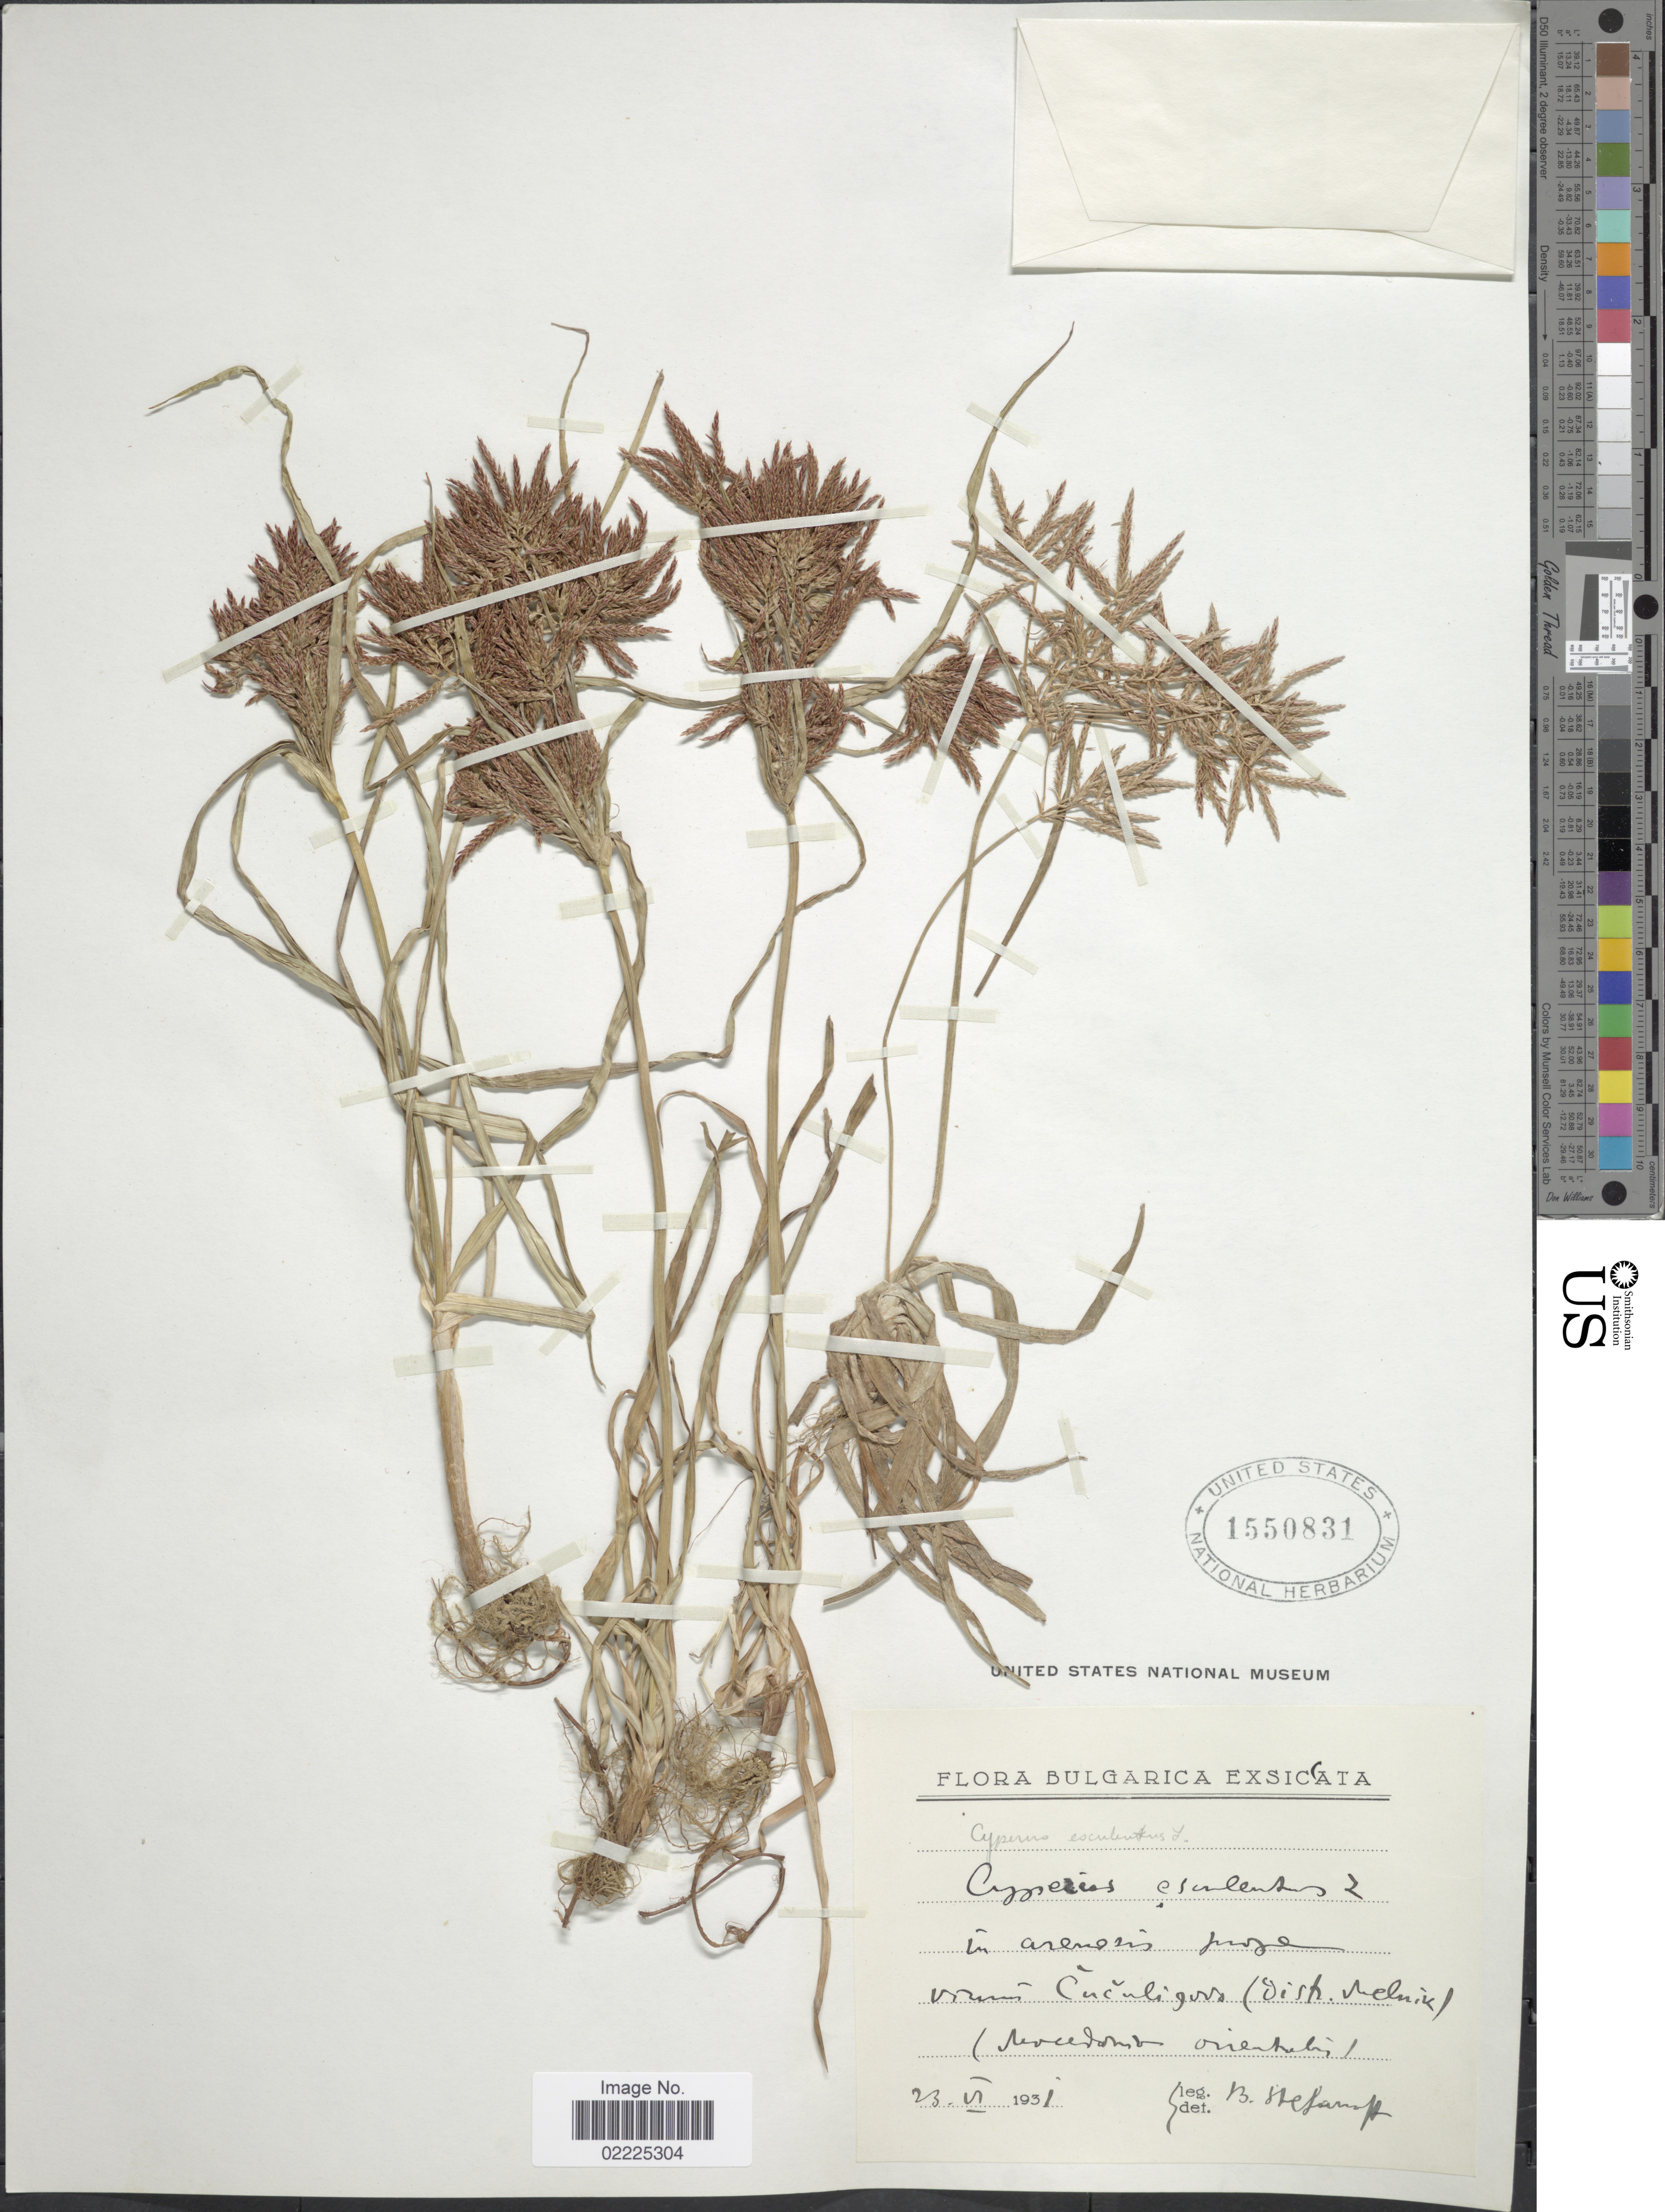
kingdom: Plantae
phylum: Tracheophyta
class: Liliopsida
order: Poales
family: Cyperaceae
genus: Cyperus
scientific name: Cyperus rotundus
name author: L.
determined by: Strong, Mark T., (BOT), Smithsonian Institution - National Museum of Natural History (UNITED STATES)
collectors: B. Stefanoff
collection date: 1931-06-23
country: Bulgaria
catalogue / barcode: US 1550831